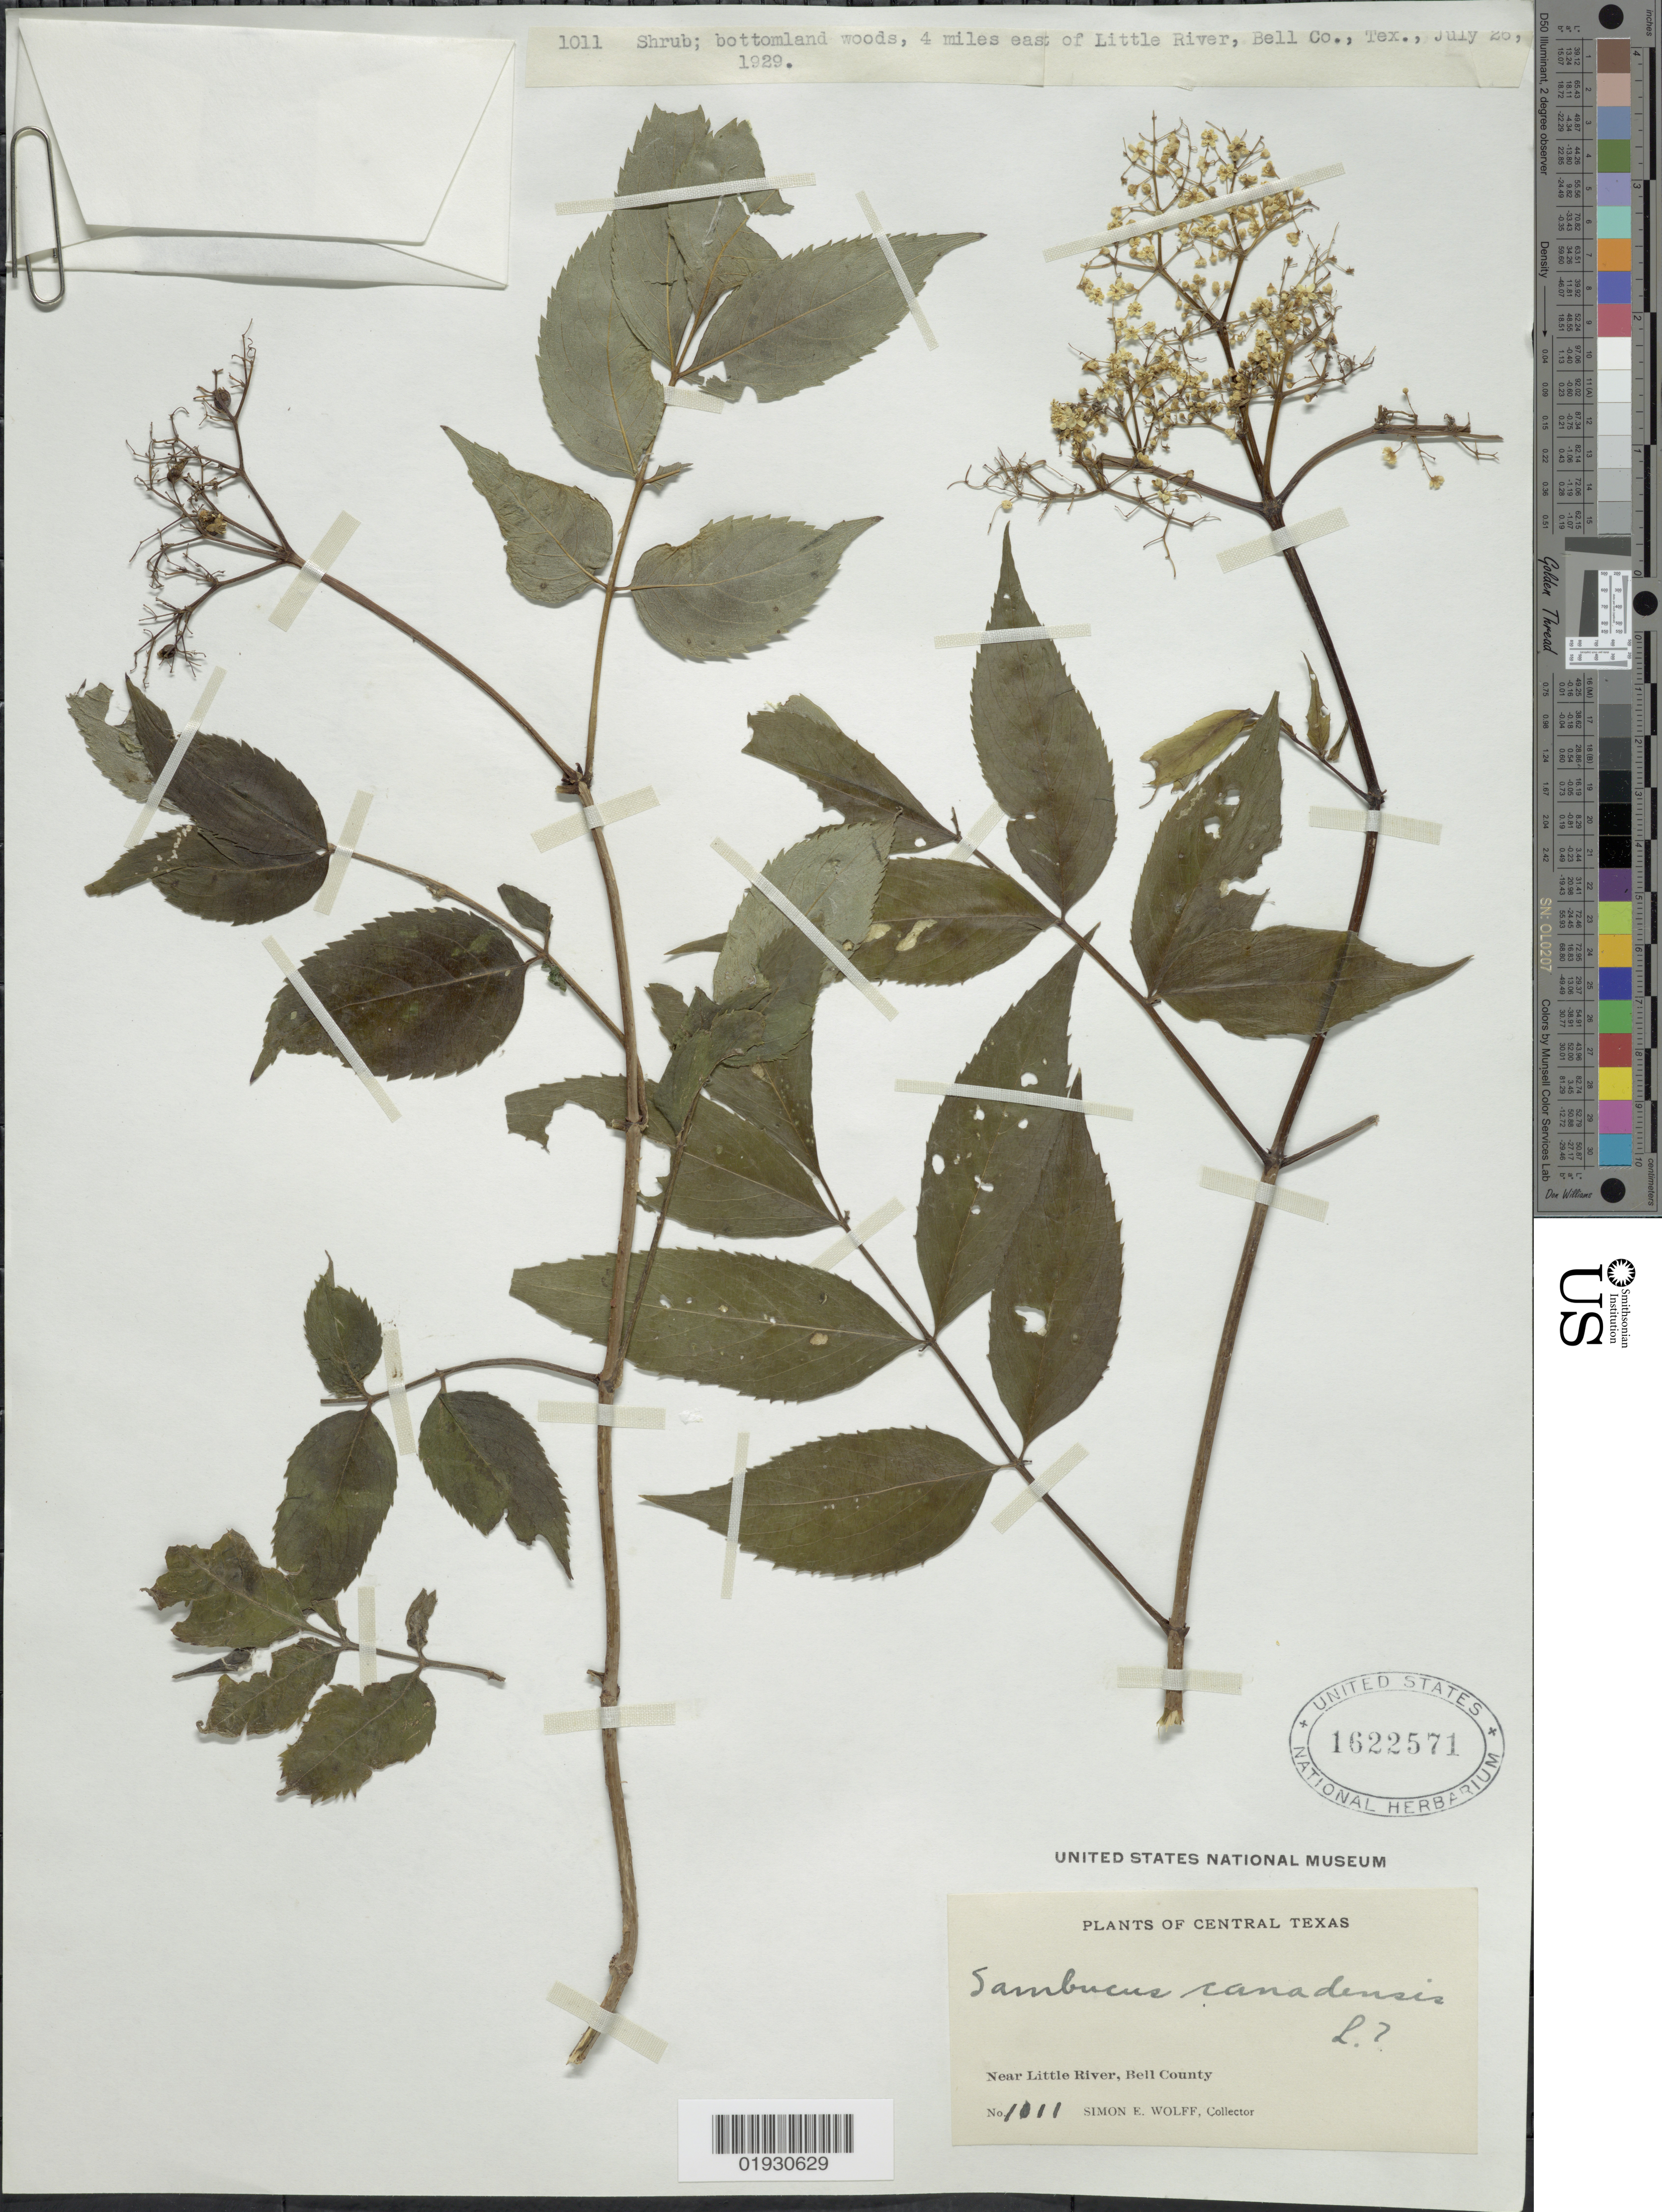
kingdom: Plantae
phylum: Tracheophyta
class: Magnoliopsida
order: Dipsacales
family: Viburnaceae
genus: Sambucus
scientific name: Sambucus canadensis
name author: L.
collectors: S. E. Wolff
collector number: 1011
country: United States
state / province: Texas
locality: Central Texas, Near Little River, Bell County.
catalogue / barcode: US 1622571